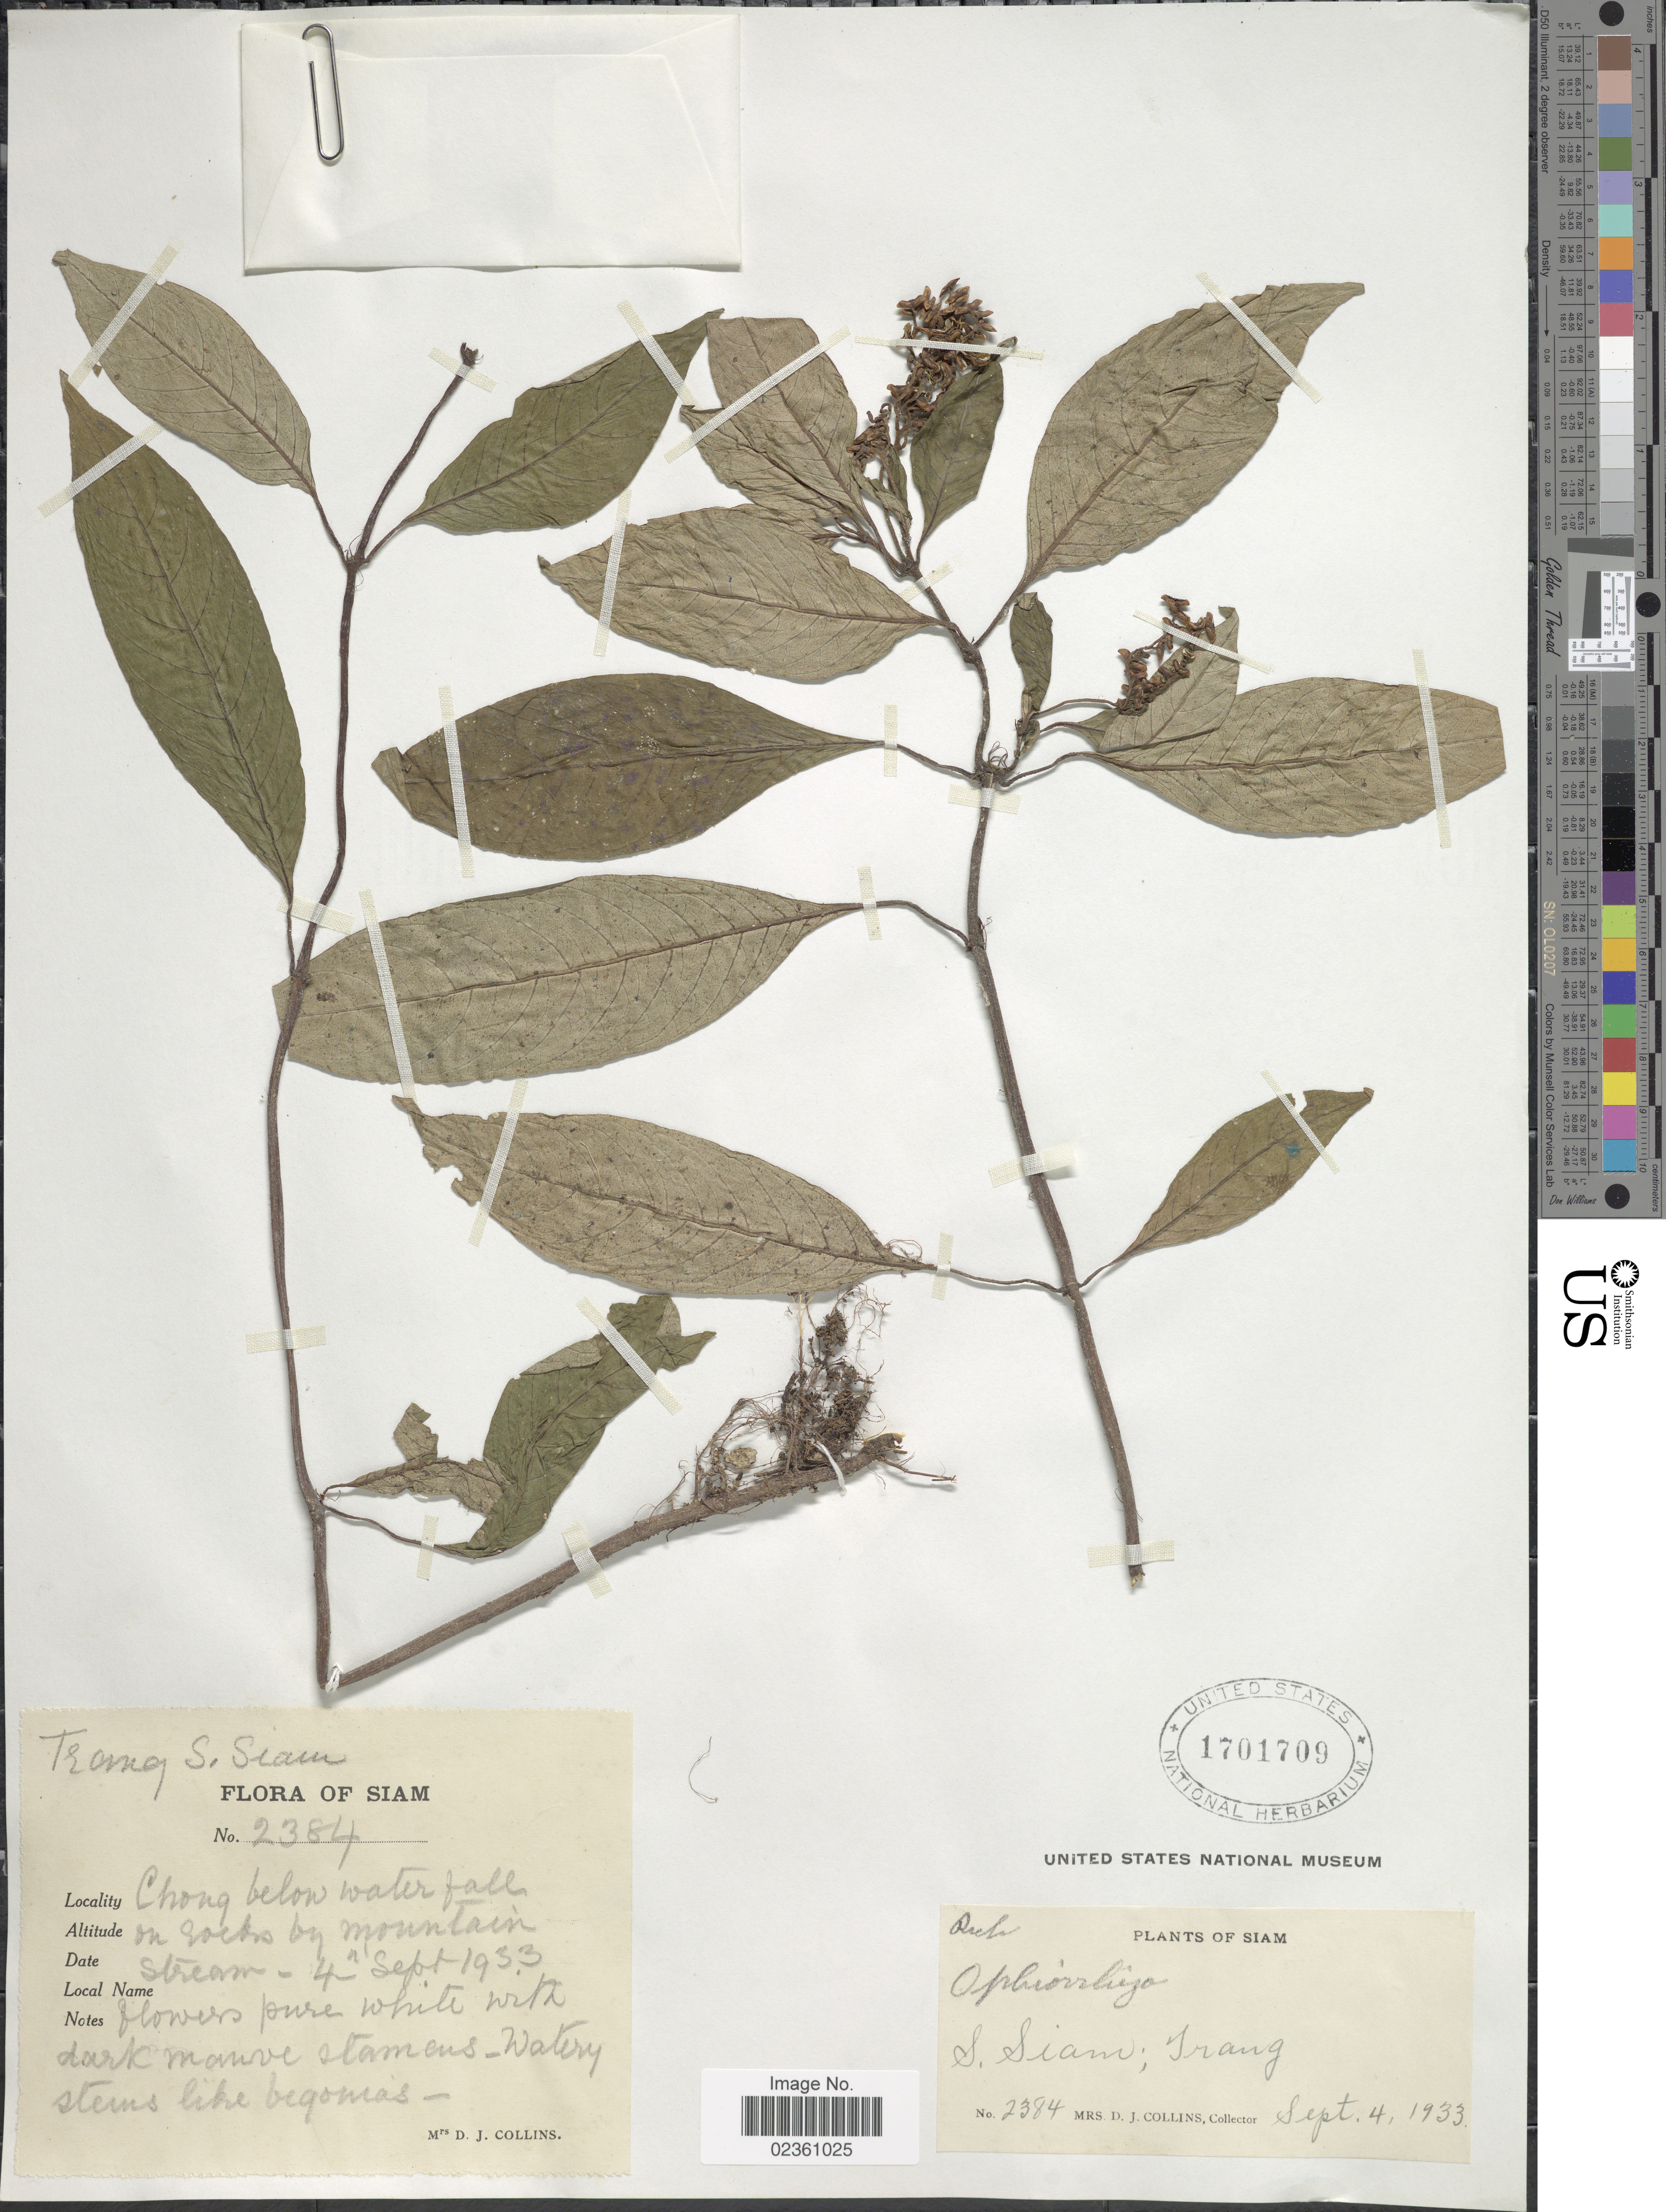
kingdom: Plantae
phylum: Tracheophyta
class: Magnoliopsida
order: Gentianales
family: Rubiaceae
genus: Ophiorrhiza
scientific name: Ophiorrhiza sp.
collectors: Mrs. D. J. Collins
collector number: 2384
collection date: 1933-09-04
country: Thailand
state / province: Trang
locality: Trang, S. Siam, Chong below waterfall on rocks by mountain stream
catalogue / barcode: US 1701709